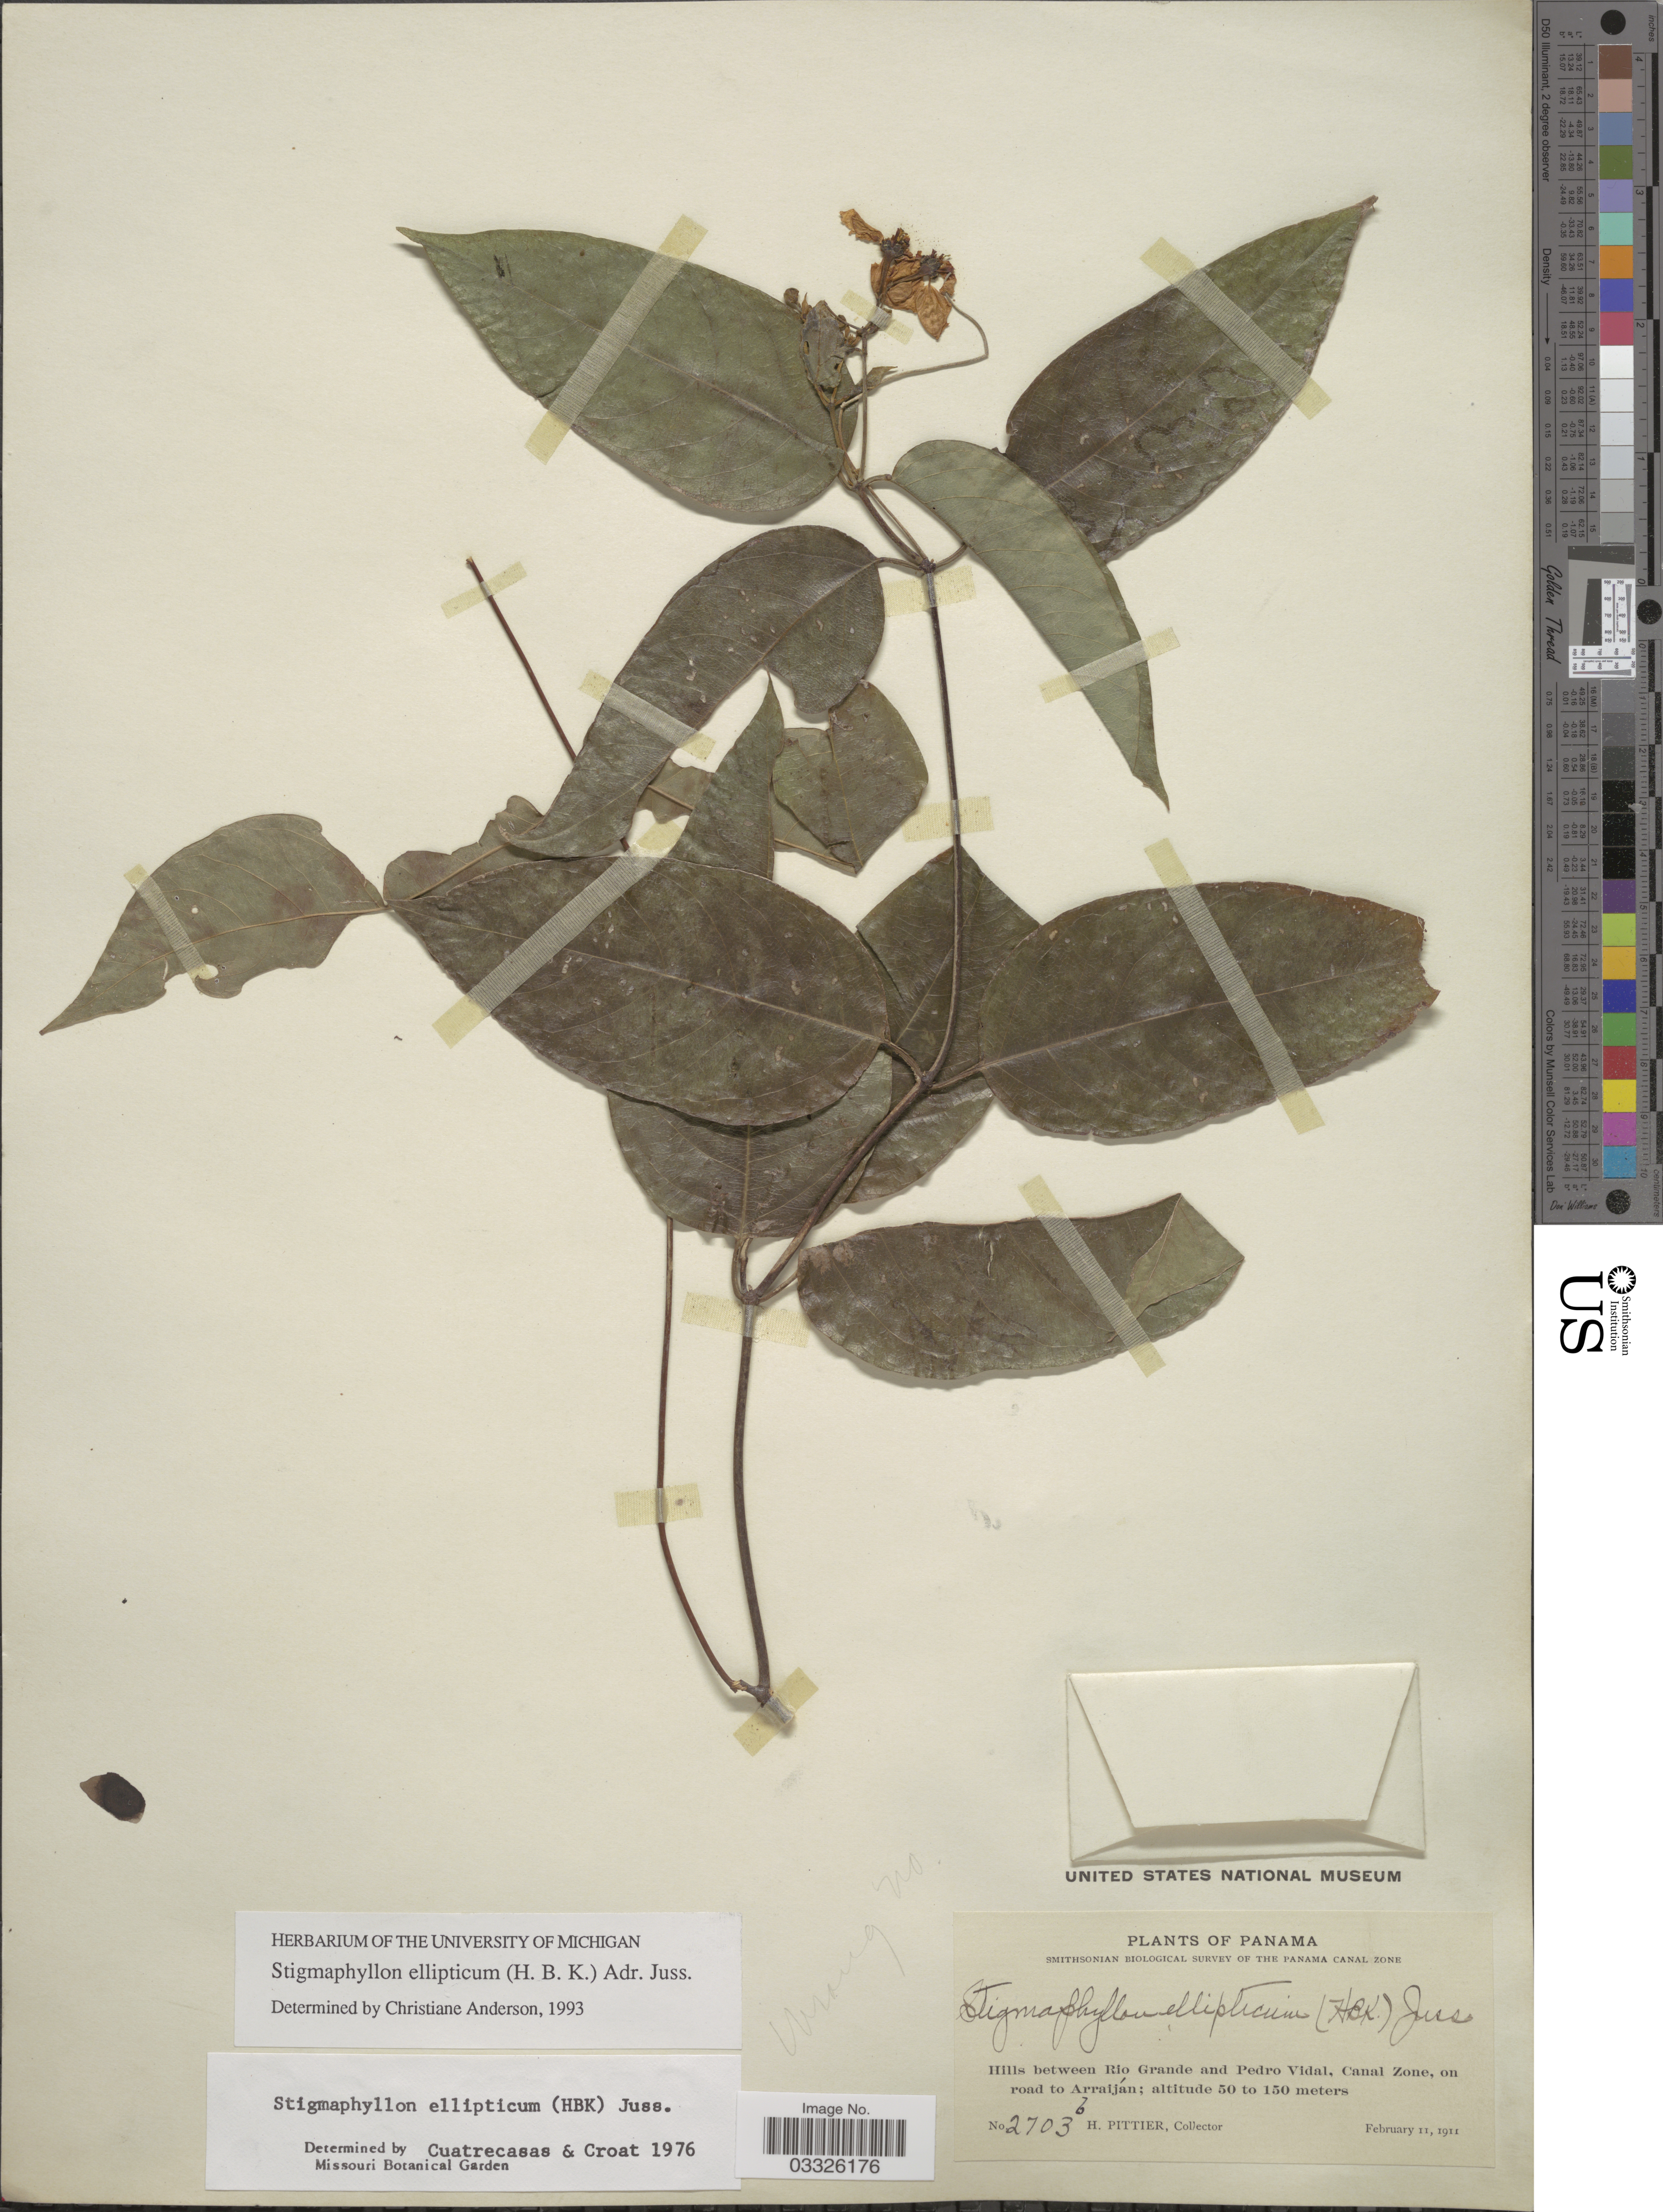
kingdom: Plantae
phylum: Tracheophyta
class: Magnoliopsida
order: Malpighiales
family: Malpighiaceae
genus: Stigmaphyllon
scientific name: Stigmaphyllon ellipticum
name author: (Kunth) A. Juss.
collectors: H. F. Pittier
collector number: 2703b*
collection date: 1911-02-11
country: Panama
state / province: Colón / Panamá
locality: Hills between Rio Grande and Pedro Vidal, Canal Zone, on road to Arraiján.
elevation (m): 50